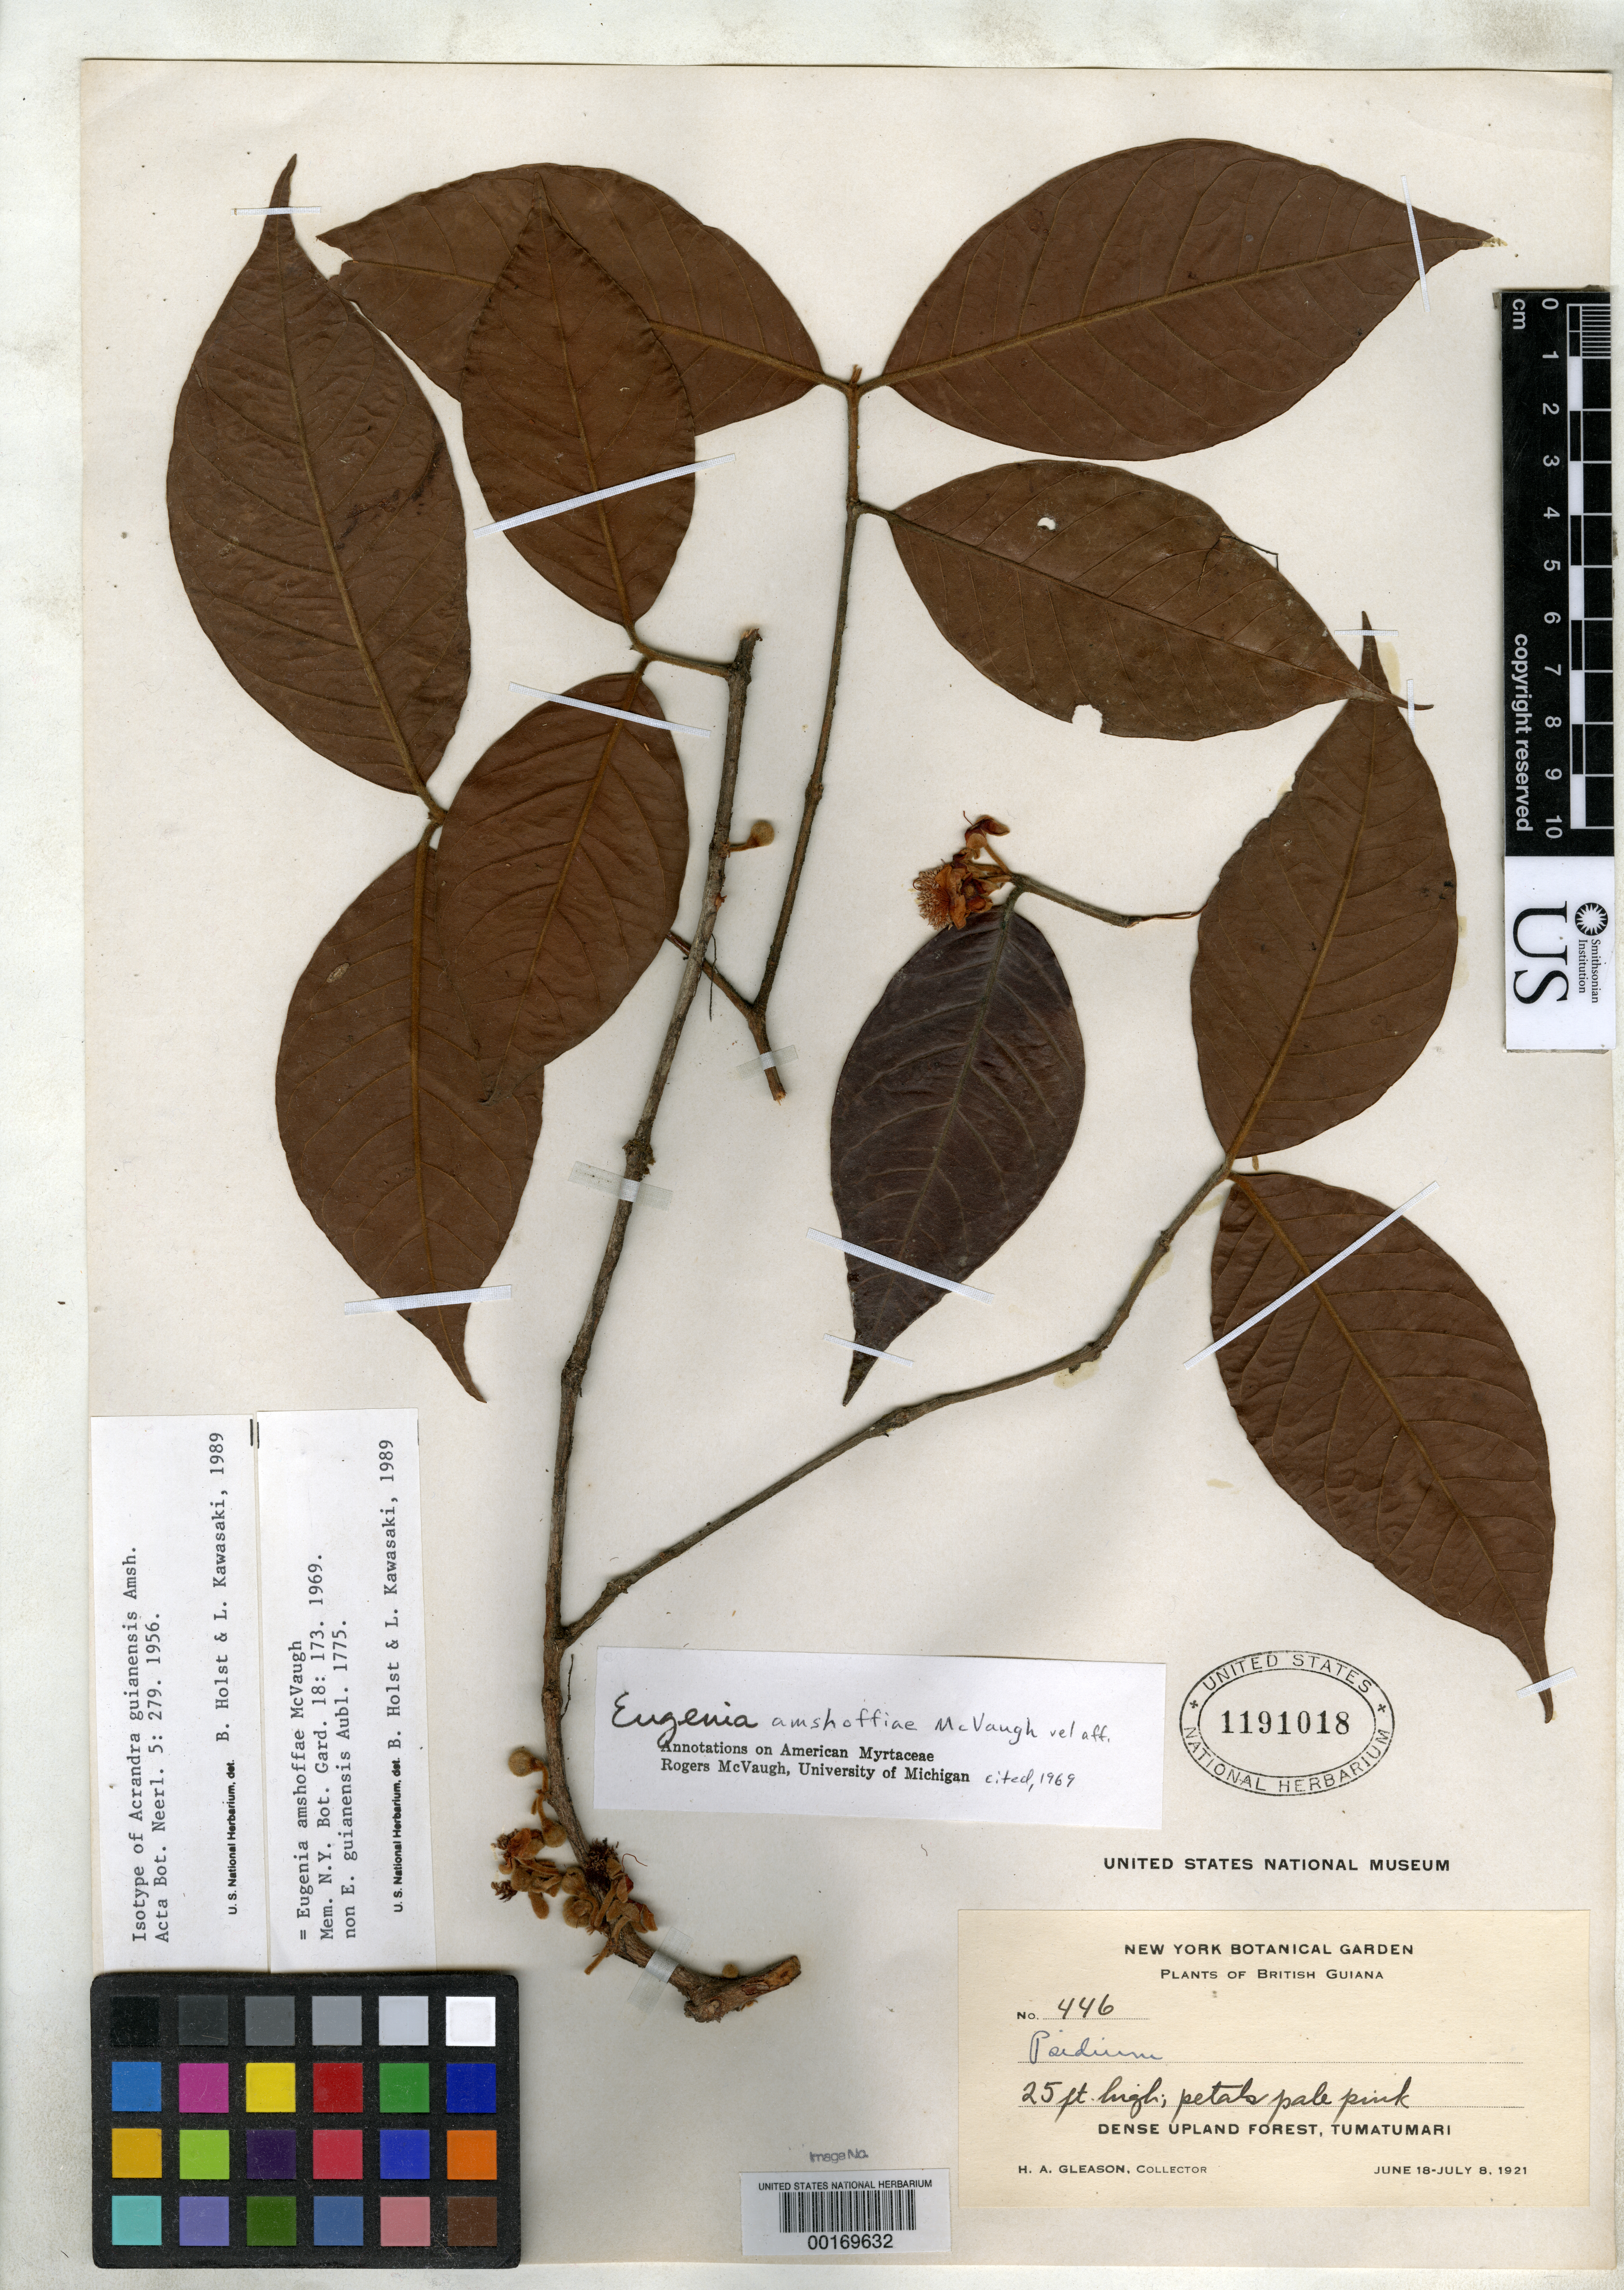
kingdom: Plantae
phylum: Tracheophyta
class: Magnoliopsida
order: Myrtales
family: Myrtaceae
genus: Acrandra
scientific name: Acrandra guianensis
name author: Amshoff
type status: Isotype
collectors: H. A. Gleason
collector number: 446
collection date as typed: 18 Jun 1921 to 08 Jul 1921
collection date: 1921-06-18/1921-07-08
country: Guyana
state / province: Mazaruni-Potaro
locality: Tumatumari, dense upland forest.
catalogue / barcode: US 1191018